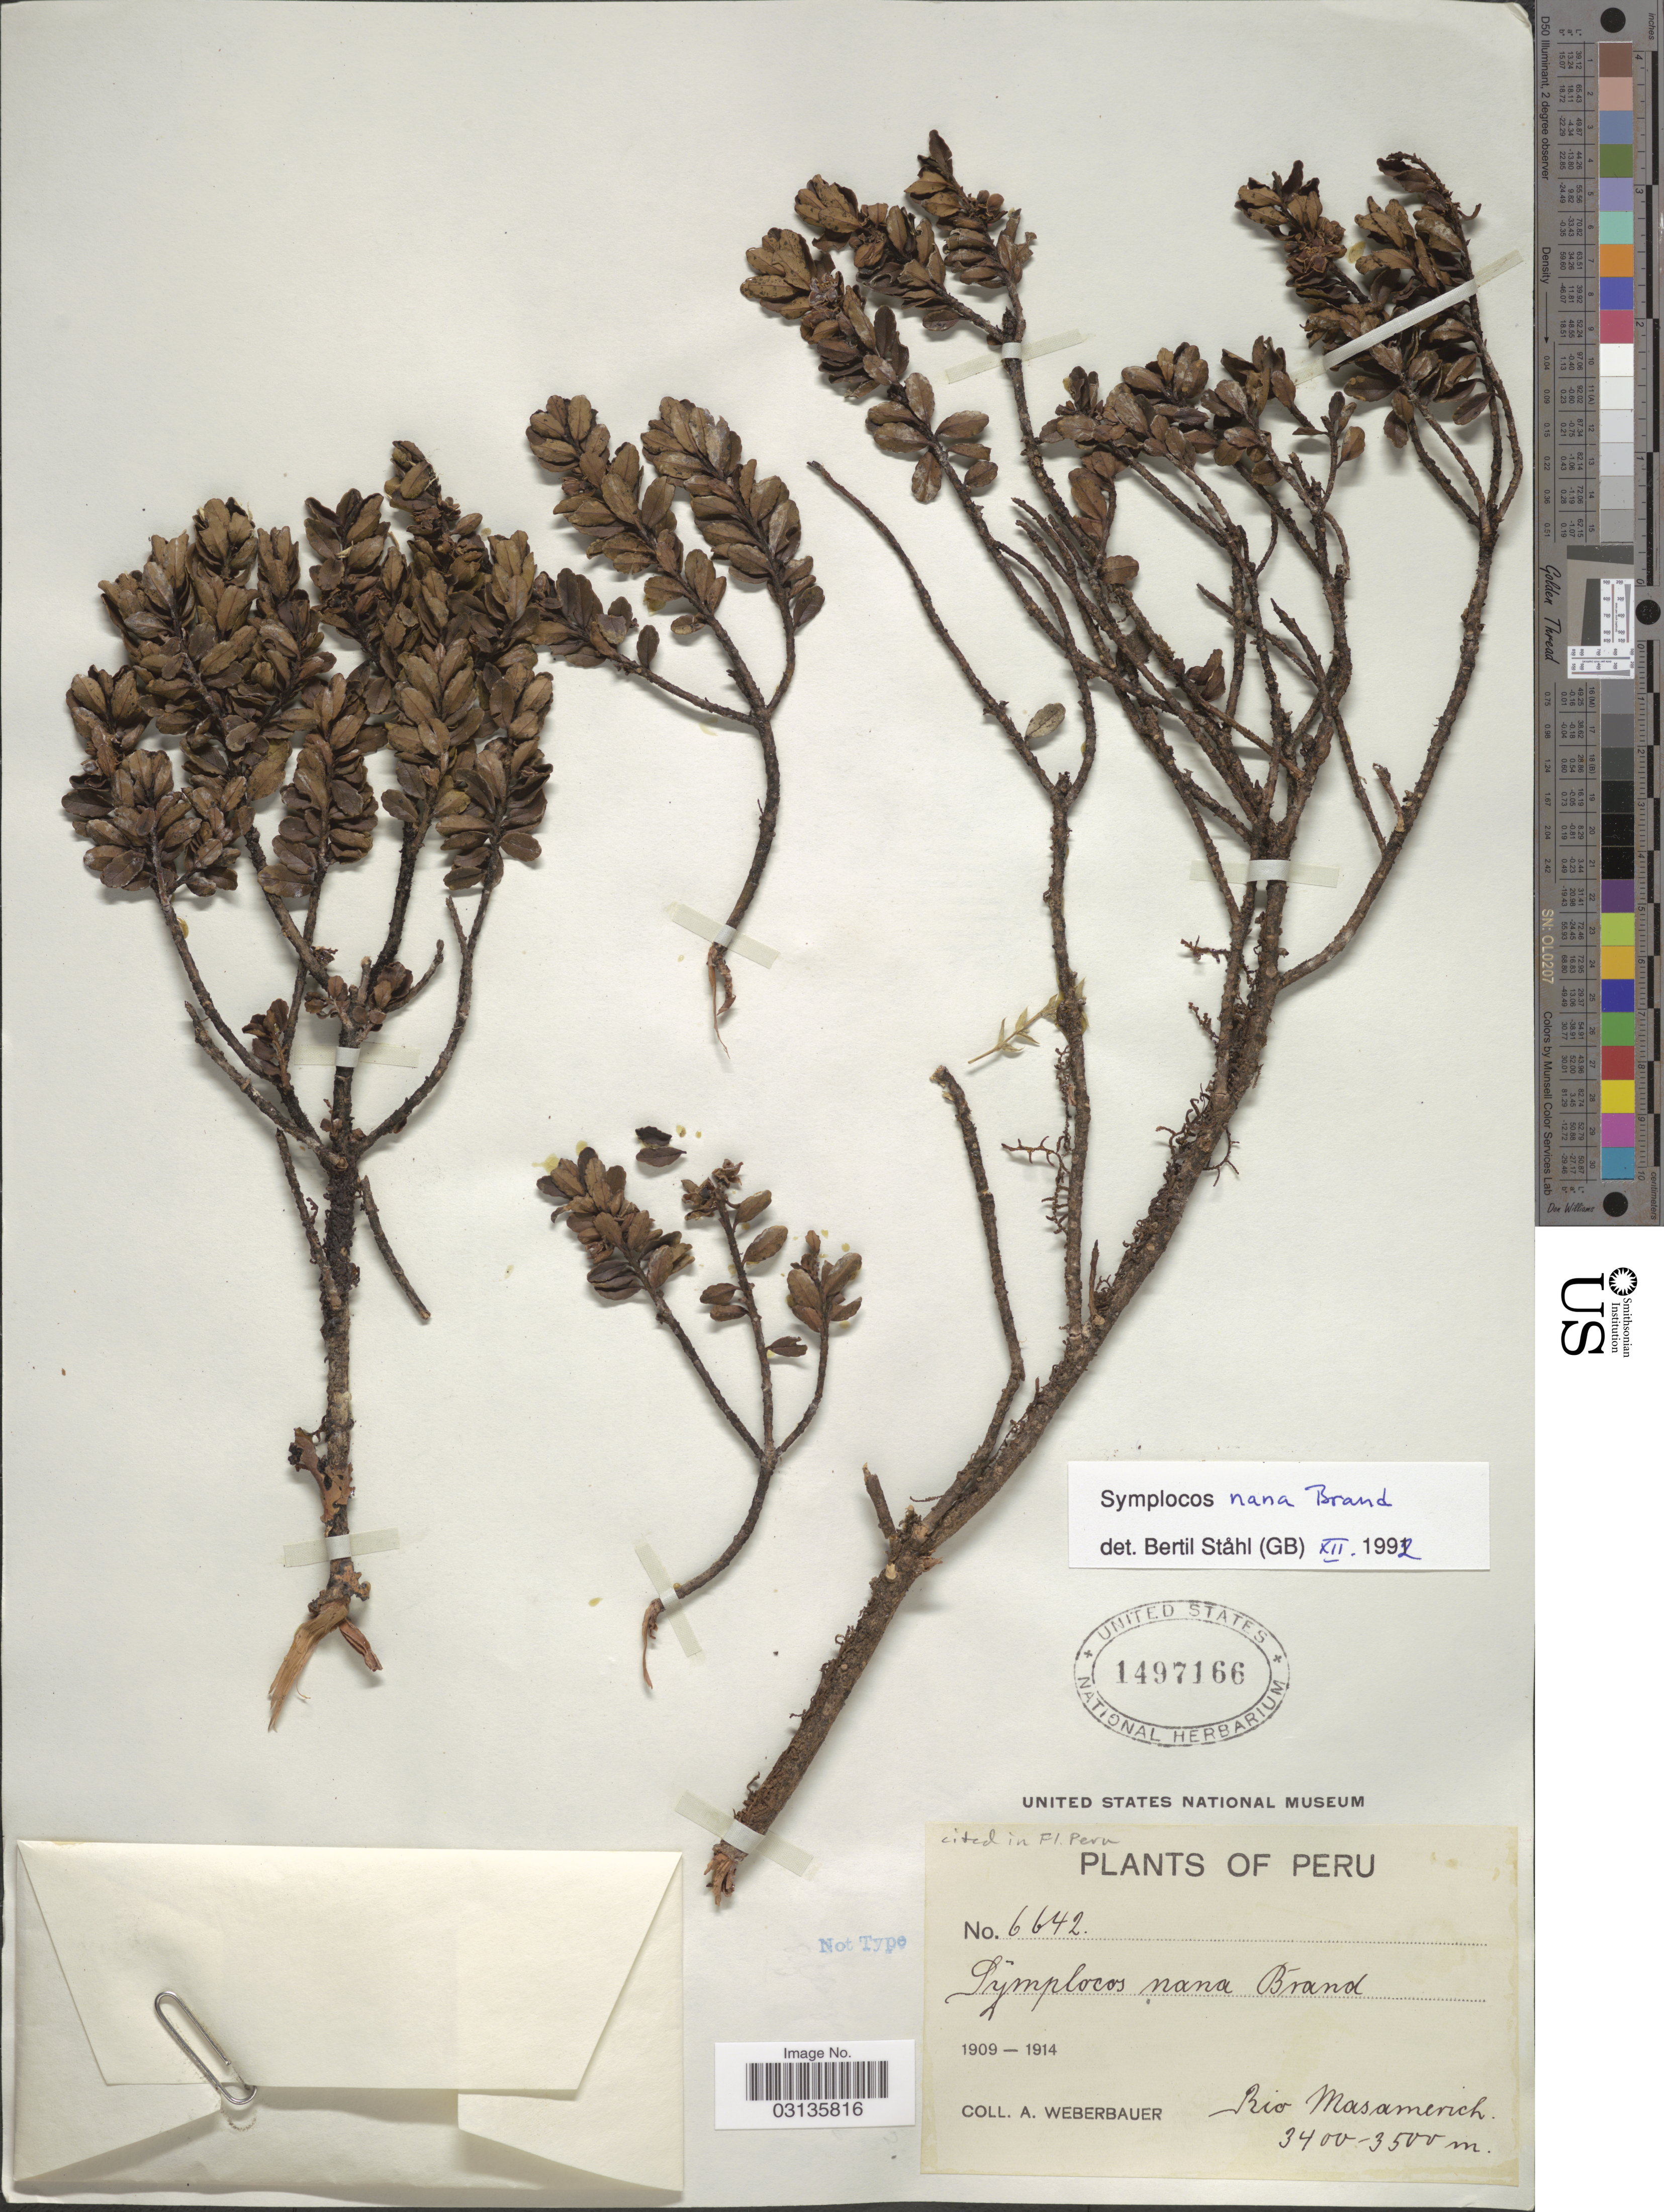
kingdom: Plantae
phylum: Tracheophyta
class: Magnoliopsida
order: Ericales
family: Symplocaceae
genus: Symplocos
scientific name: Symplocos nana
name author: Brand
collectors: A. Weberbauer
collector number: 6642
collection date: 1909/1914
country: Peru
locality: Rio Masamerich.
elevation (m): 3400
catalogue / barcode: US 1497166